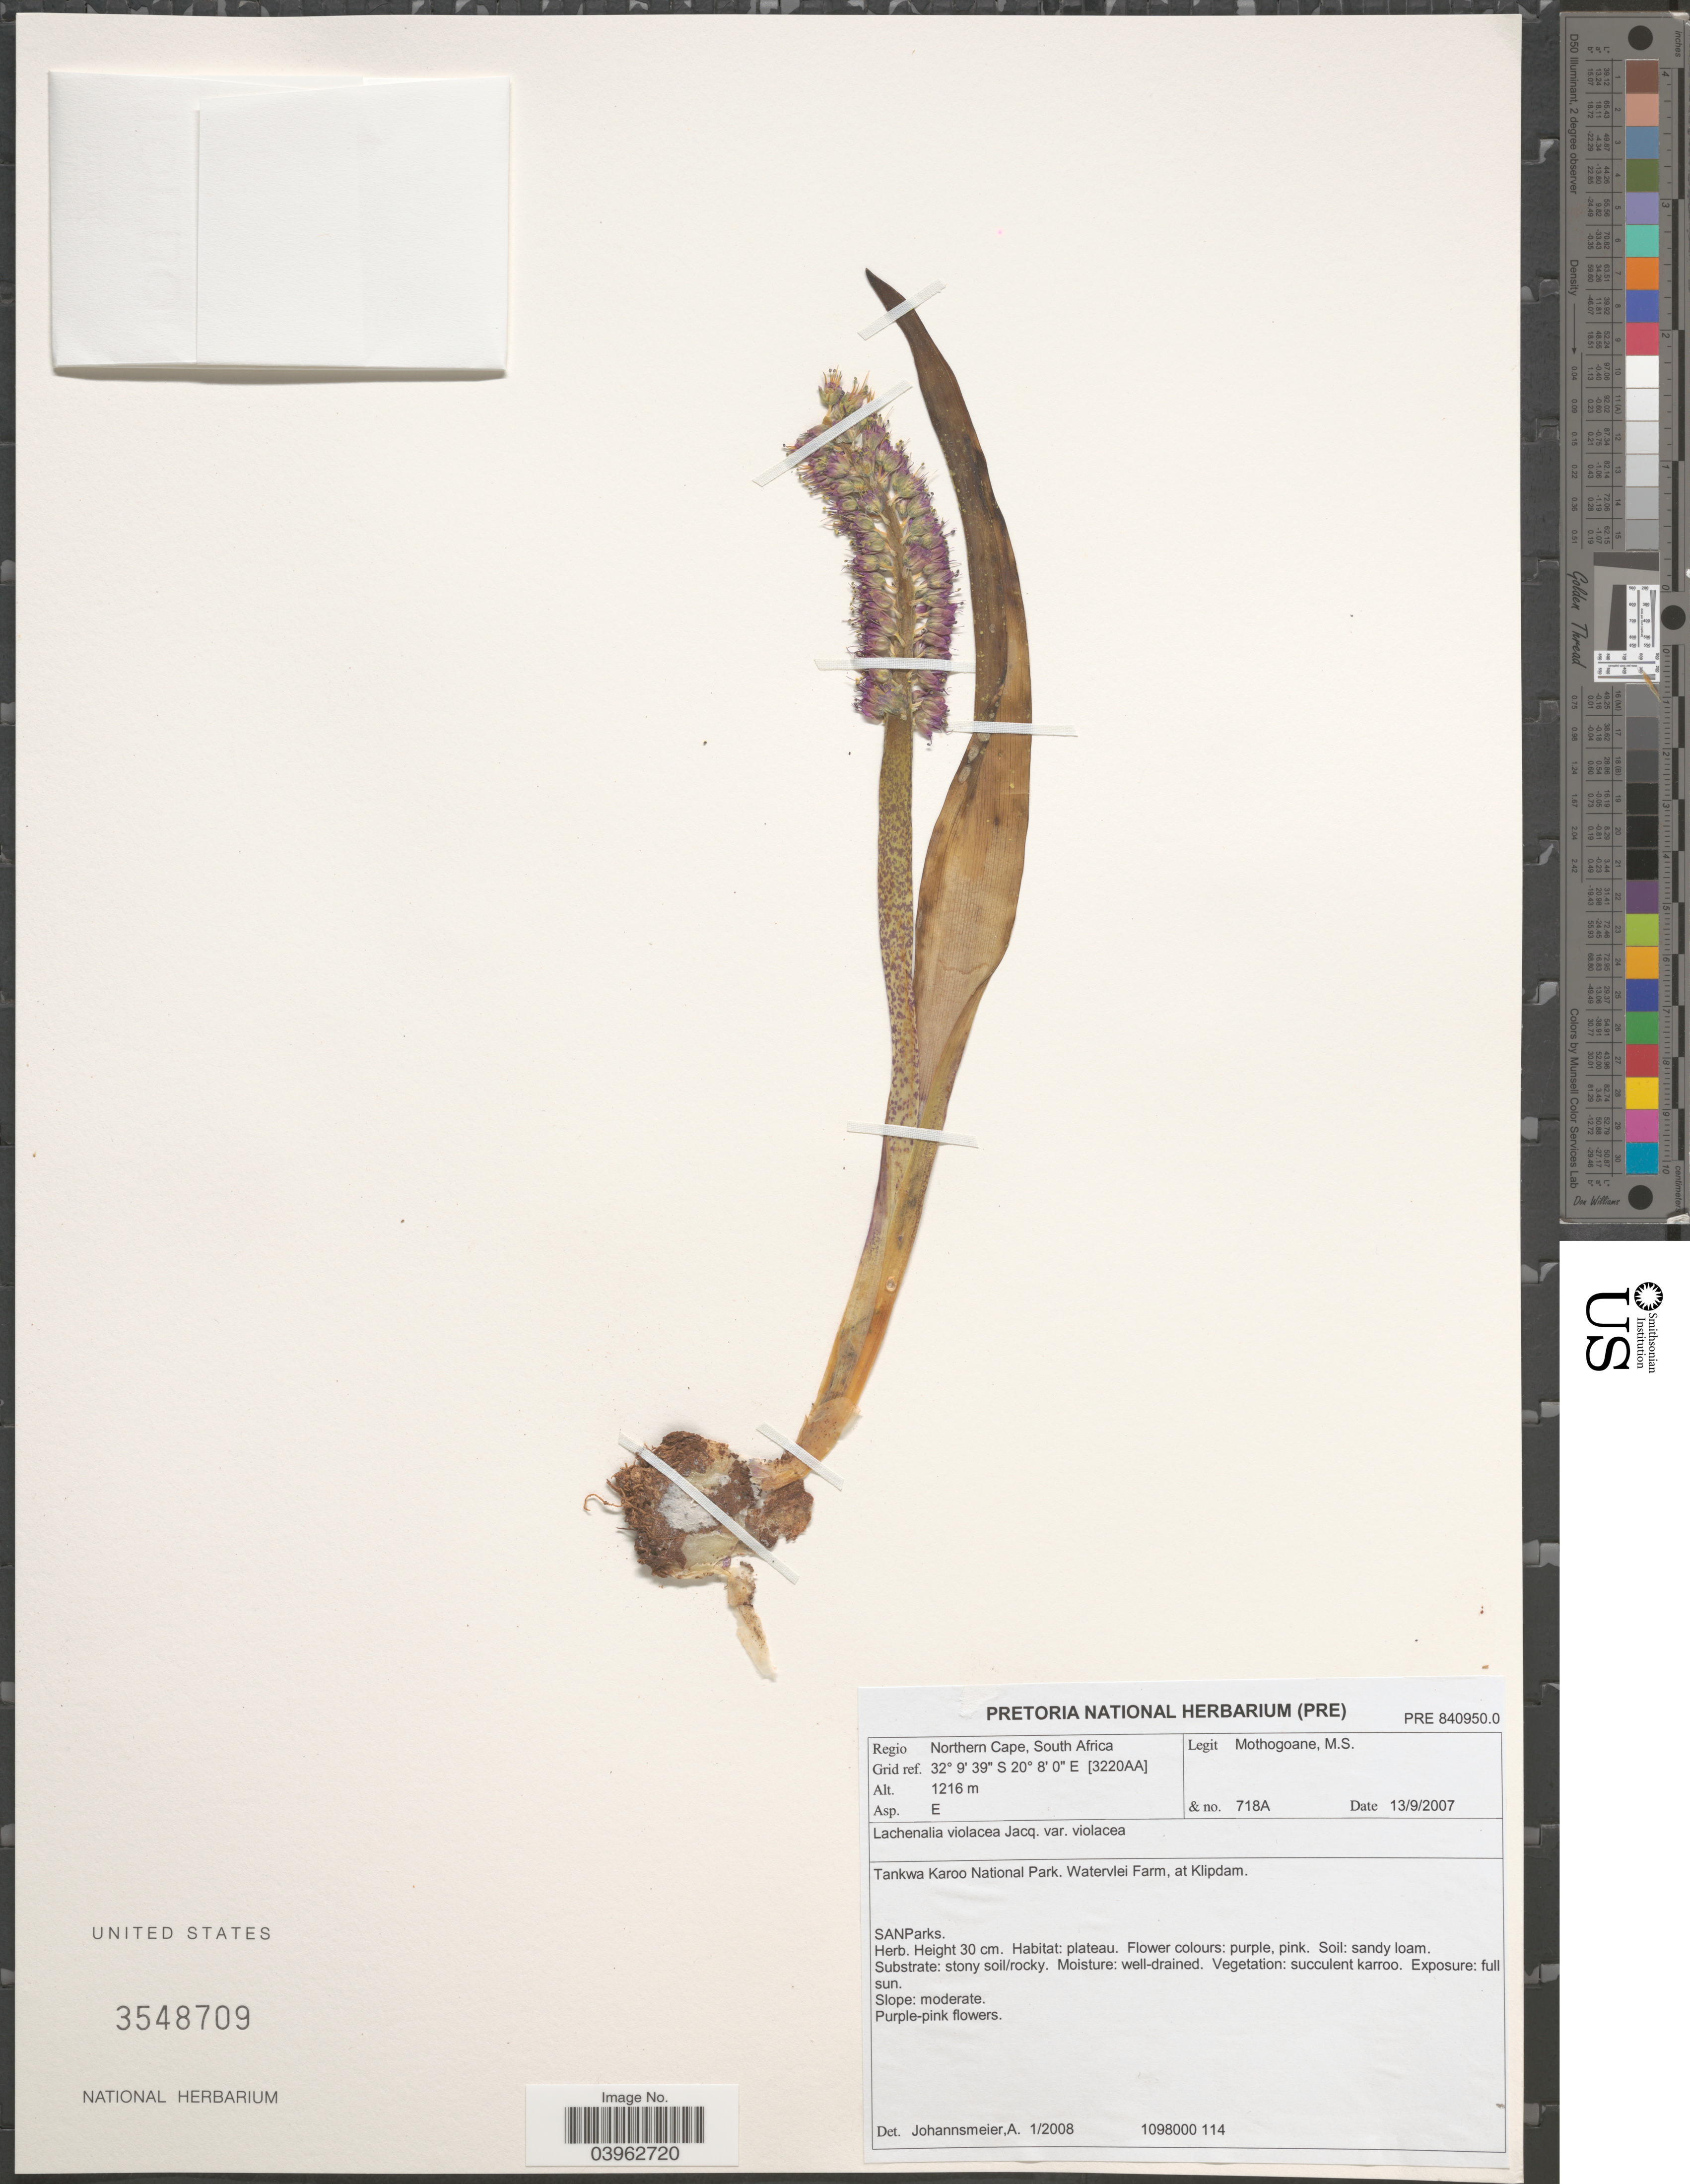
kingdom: Plantae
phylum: Tracheophyta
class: Liliopsida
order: Asparagales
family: Asparagaceae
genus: Lachenalia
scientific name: Lachenalia violacea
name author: Jacq.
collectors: M. Mothogoane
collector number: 718A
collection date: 2007-09-13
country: South Africa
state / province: Northern Cape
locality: Grid ref. 3220AA. Tankwa Karoo National Park. Watervlei Farm, at Klipdam.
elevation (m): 1216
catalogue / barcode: US 3548709